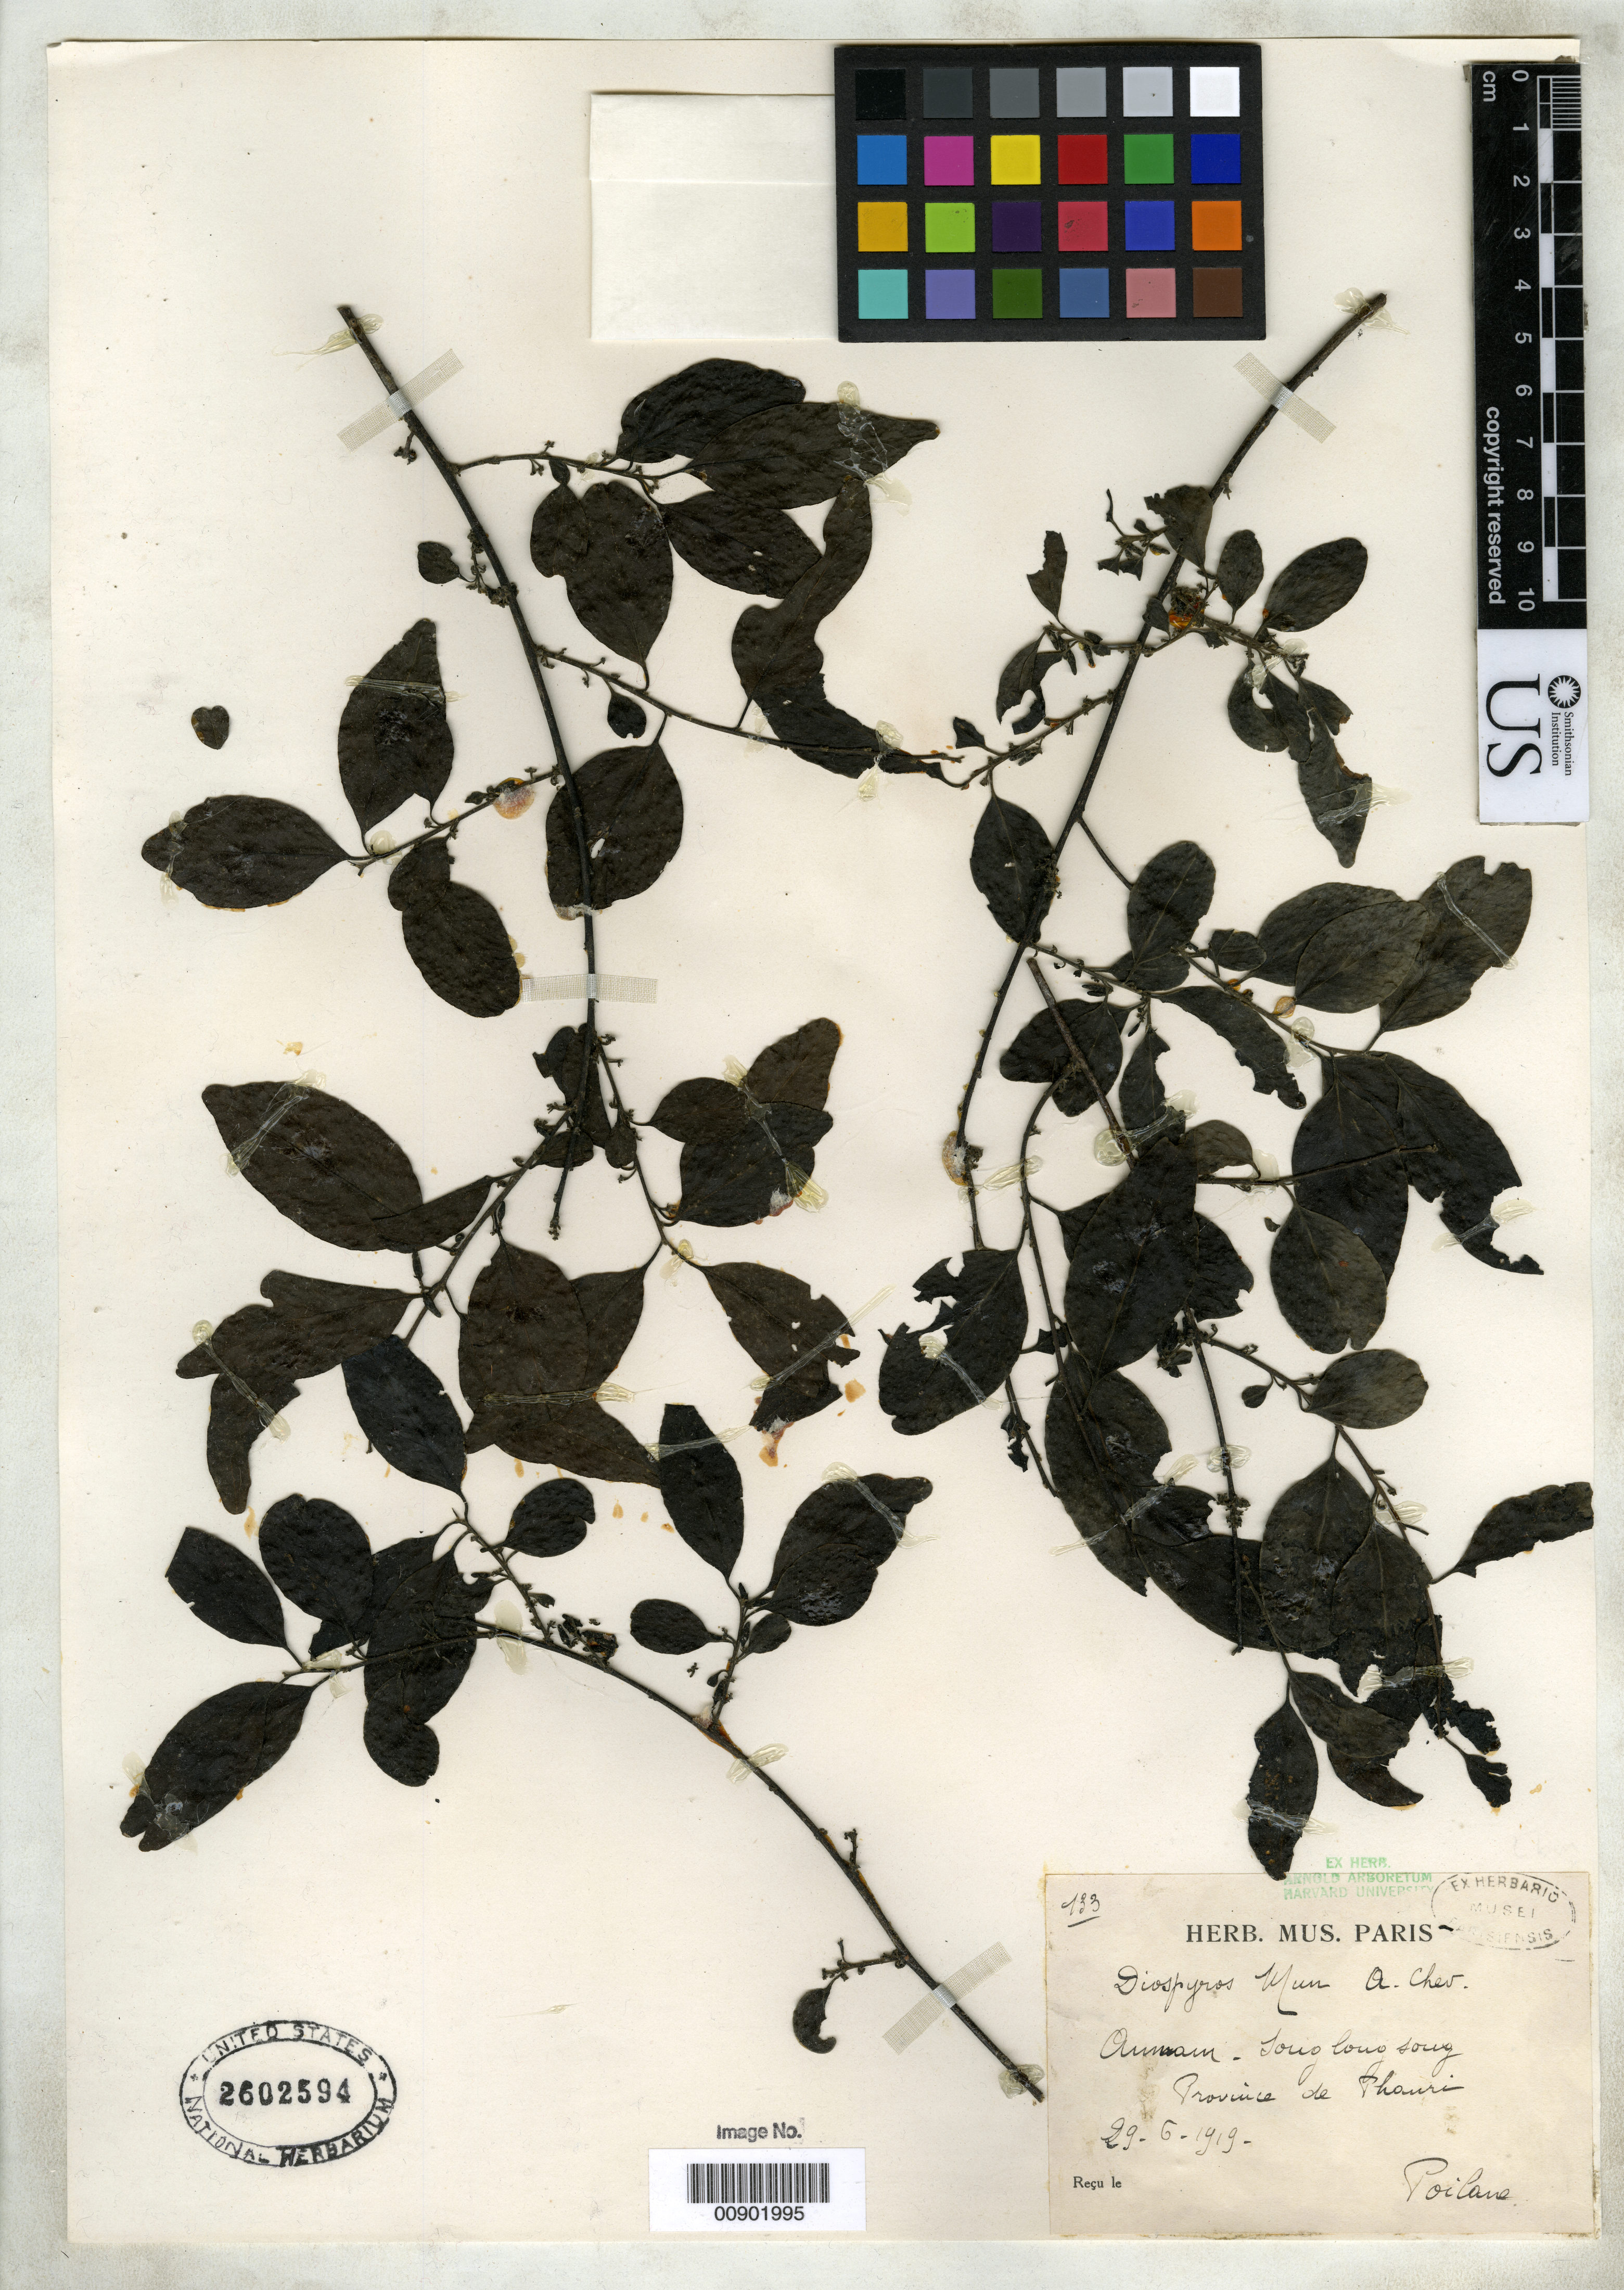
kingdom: Plantae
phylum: Tracheophyta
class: Magnoliopsida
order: Ericales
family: Ebenaceae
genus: Diospyros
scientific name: Diospyros mun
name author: A. Chev. &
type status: Syntype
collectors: E. Poilane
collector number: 133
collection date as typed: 29 Jun 1919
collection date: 1919-06-29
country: Vietnam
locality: Annam: Long long soug, Province de Phouri.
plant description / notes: Protologue: "Annam; Cana, Phanraug, Nhatrang, Ba ngoi Ba ran"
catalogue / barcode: US 2602594